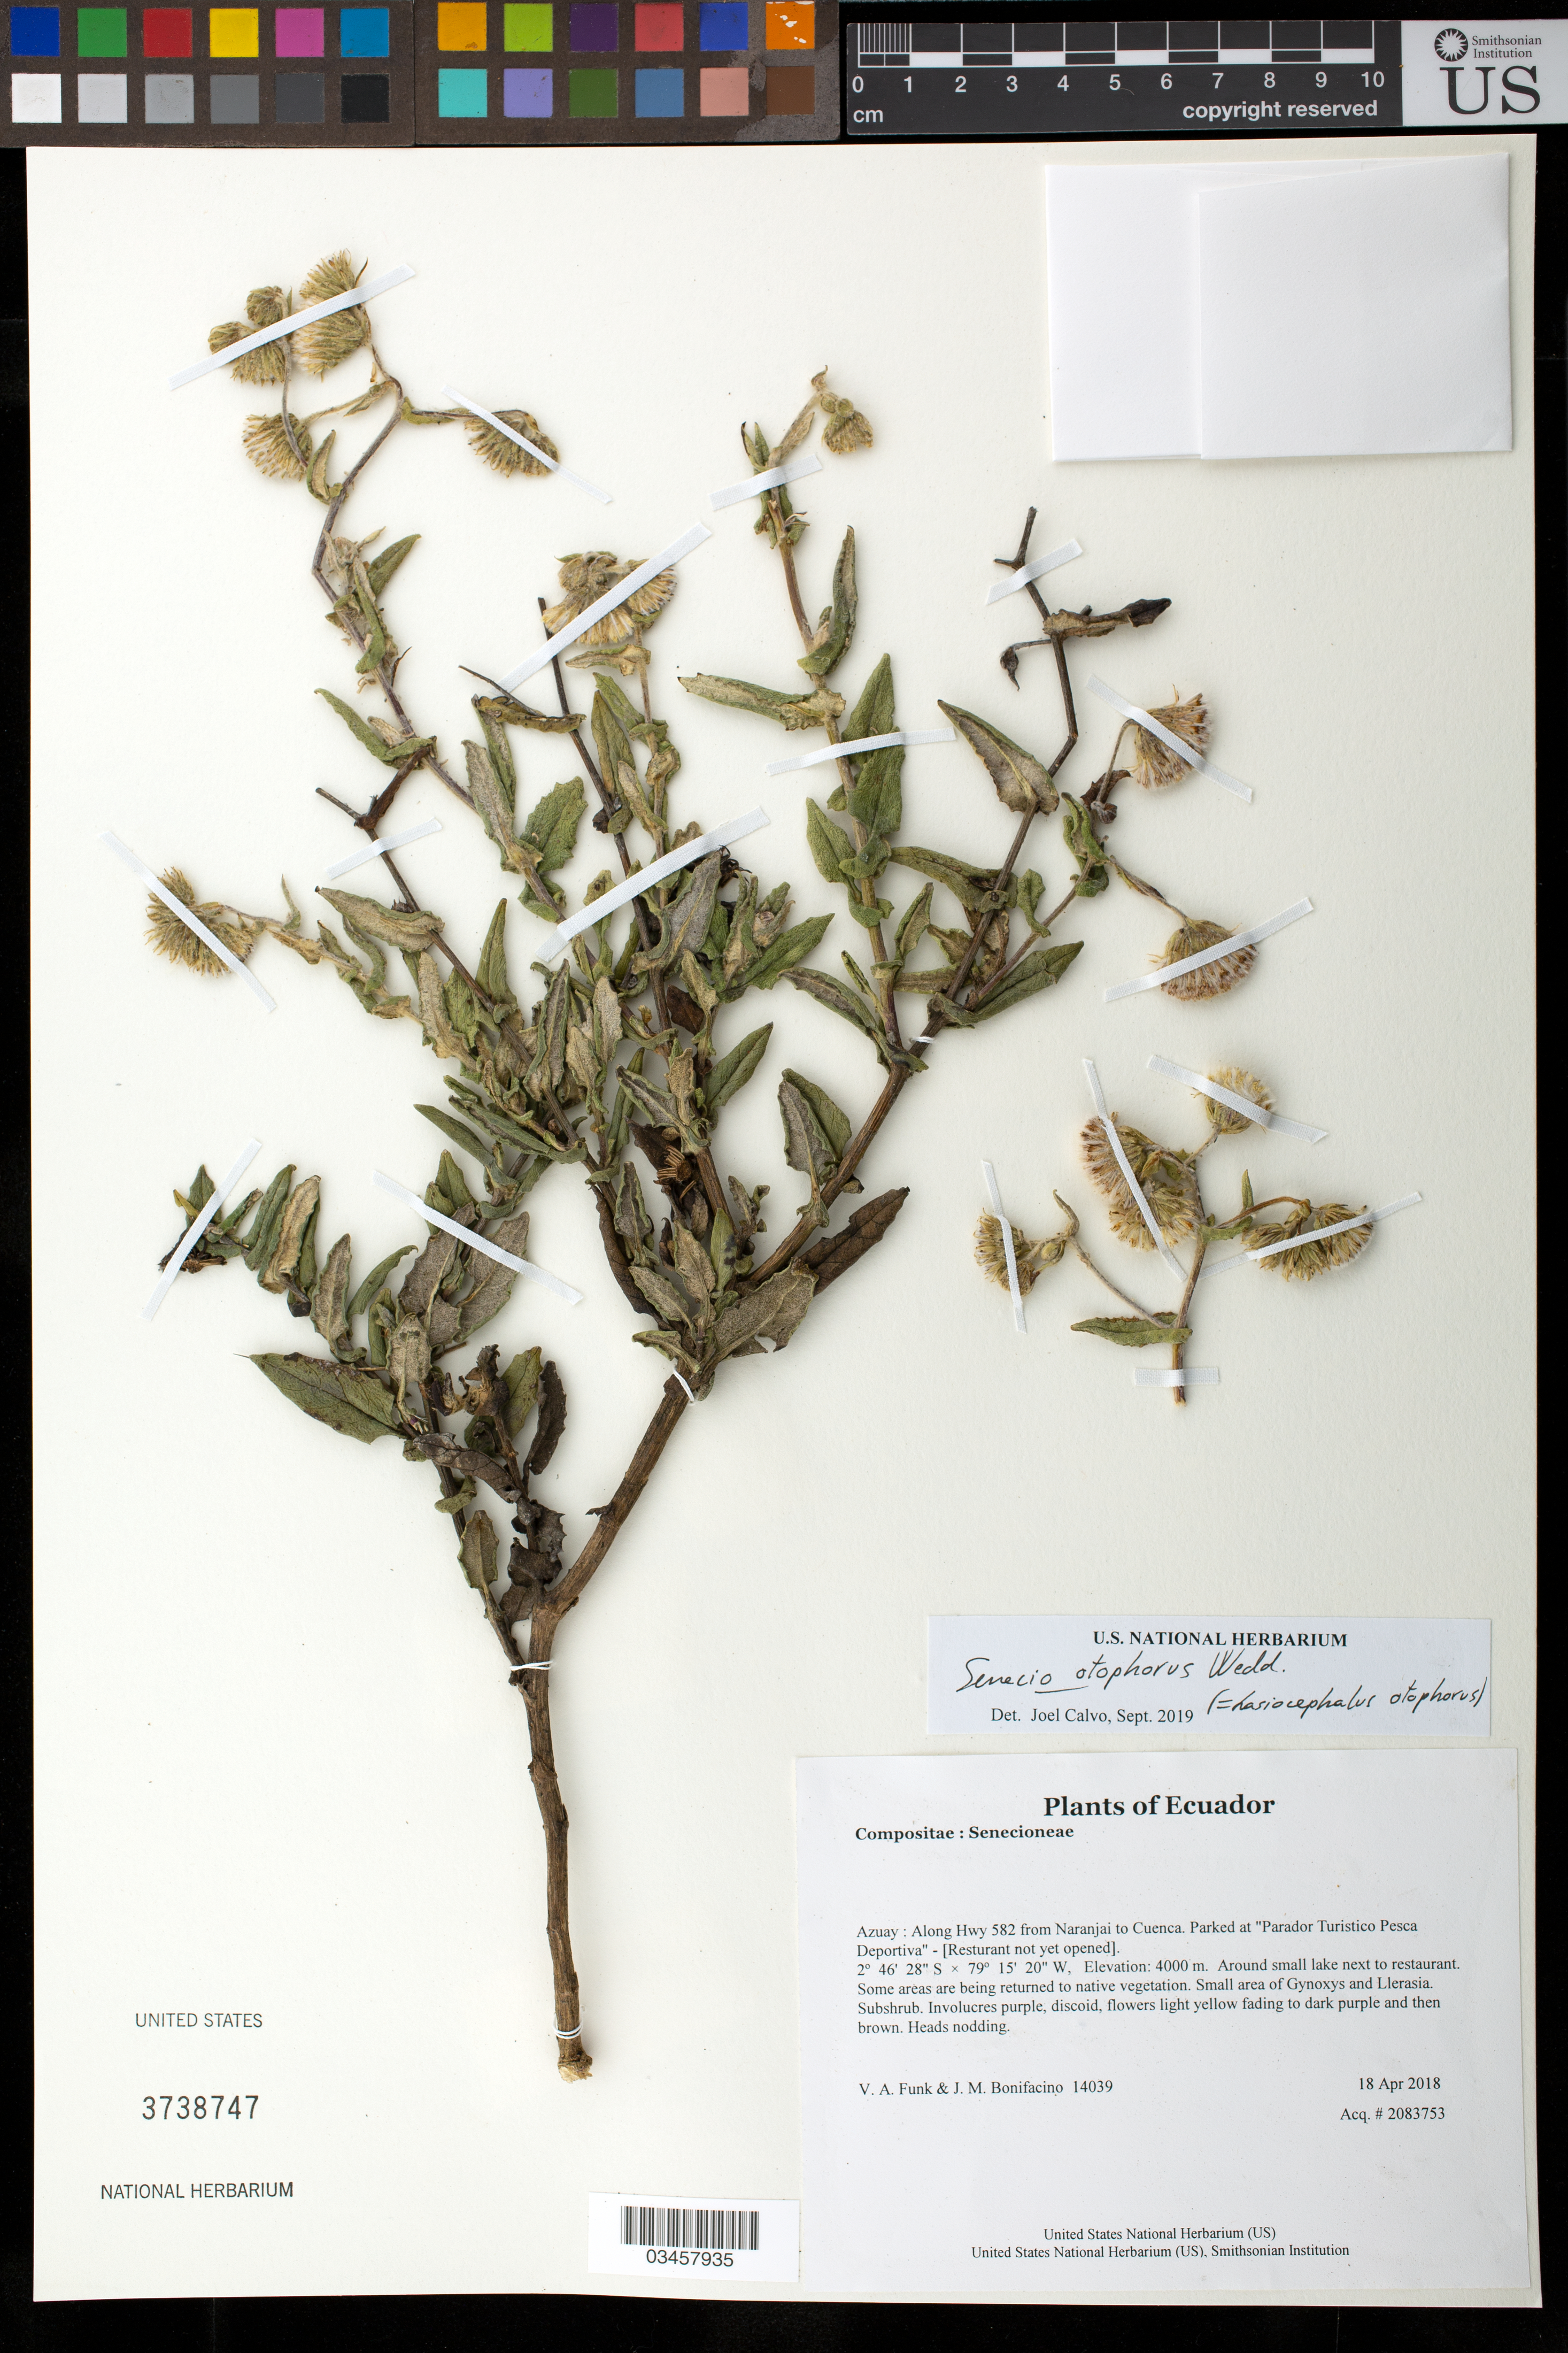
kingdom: Plantae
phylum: Tracheophyta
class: Magnoliopsida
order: Asterales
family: Asteraceae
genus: Senecio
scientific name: Senecio otophorus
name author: Wedd.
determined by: Calvo, Joel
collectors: V. Funk & M. Bonifacino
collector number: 14039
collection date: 2018-04-18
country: Ecuador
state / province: Azuay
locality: Along Hwy 582 from Naranjai to Cuenca. Parked at "Parador Turistico Pesca Deportiva" - [Resturant not yet opened]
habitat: Around small lake next to restaurant. Some areas are being returned to native vegetation. Small area of Gynoxys and Llerasia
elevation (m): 4000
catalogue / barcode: US 3738747